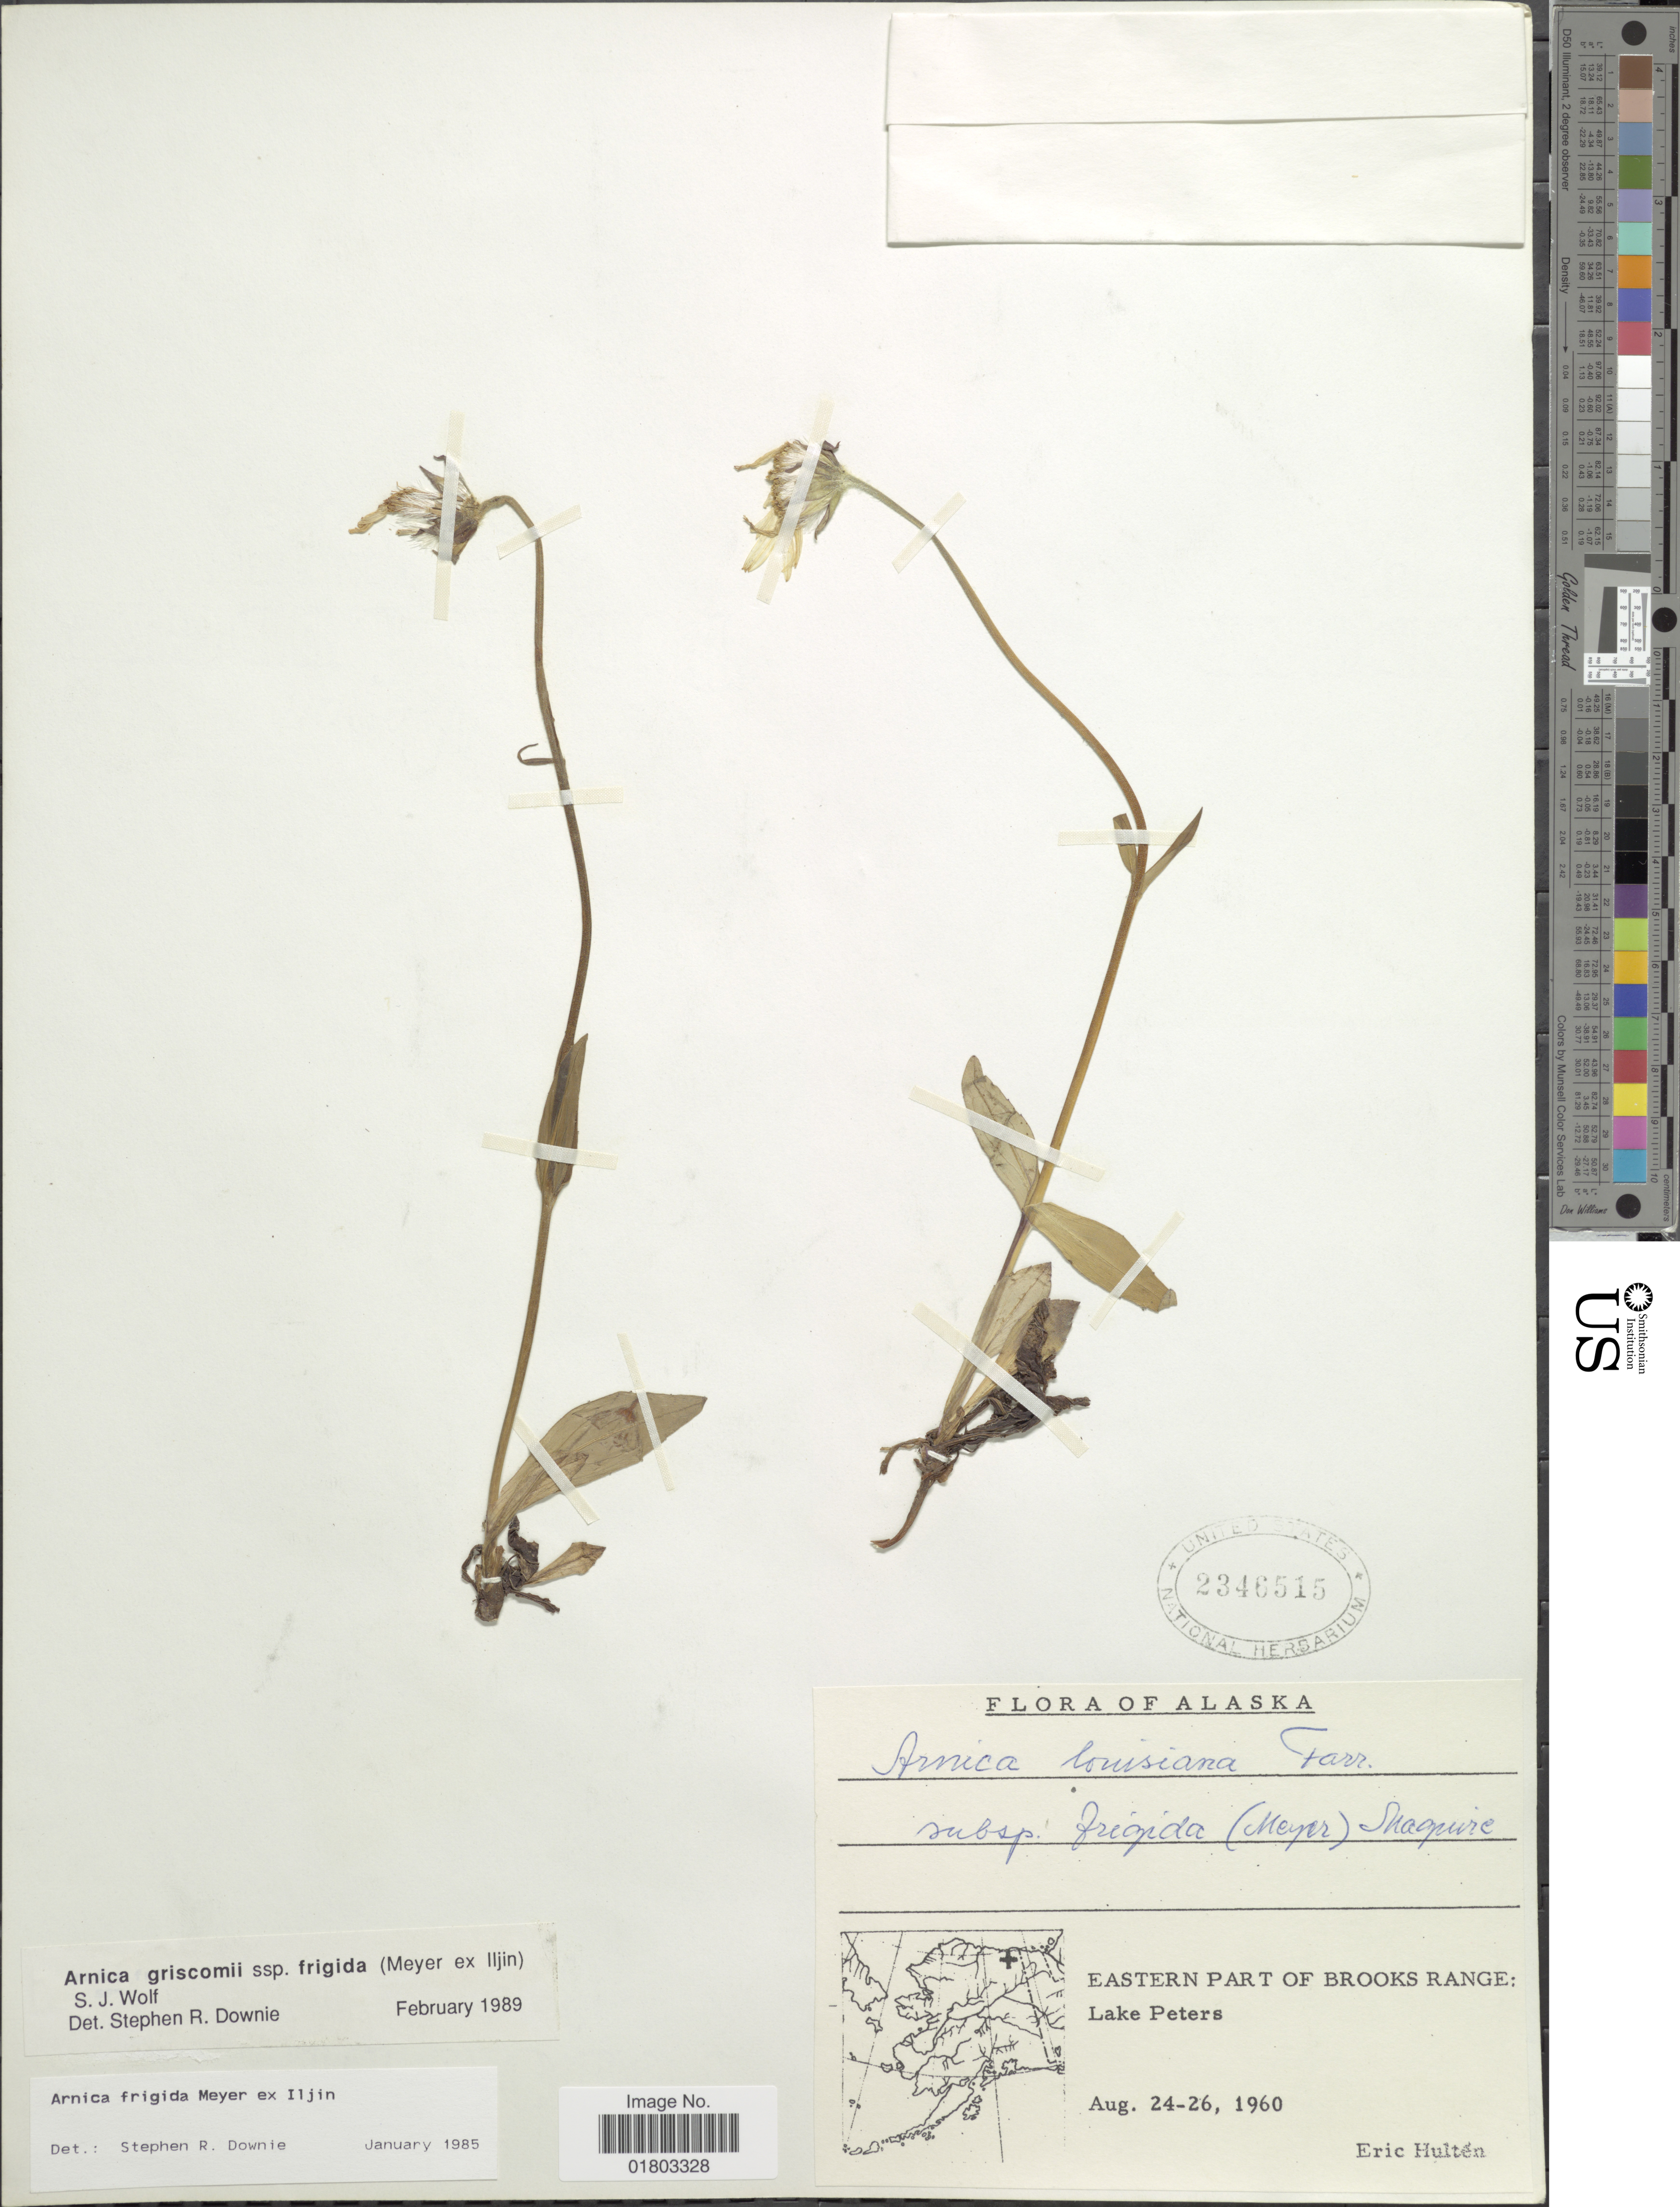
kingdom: Plantae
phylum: Tracheophyta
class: Magnoliopsida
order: Asterales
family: Asteraceae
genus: Arnica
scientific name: Arnica griscomii subsp. frigida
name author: (C.A. Mey. ex Iljin) S.J. Wolf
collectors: E. G. Hultén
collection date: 1960-08-24/1960-08-26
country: United States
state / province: Alaska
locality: Eastern Part of Brooks Range: Lake Peters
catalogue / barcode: US 2346515